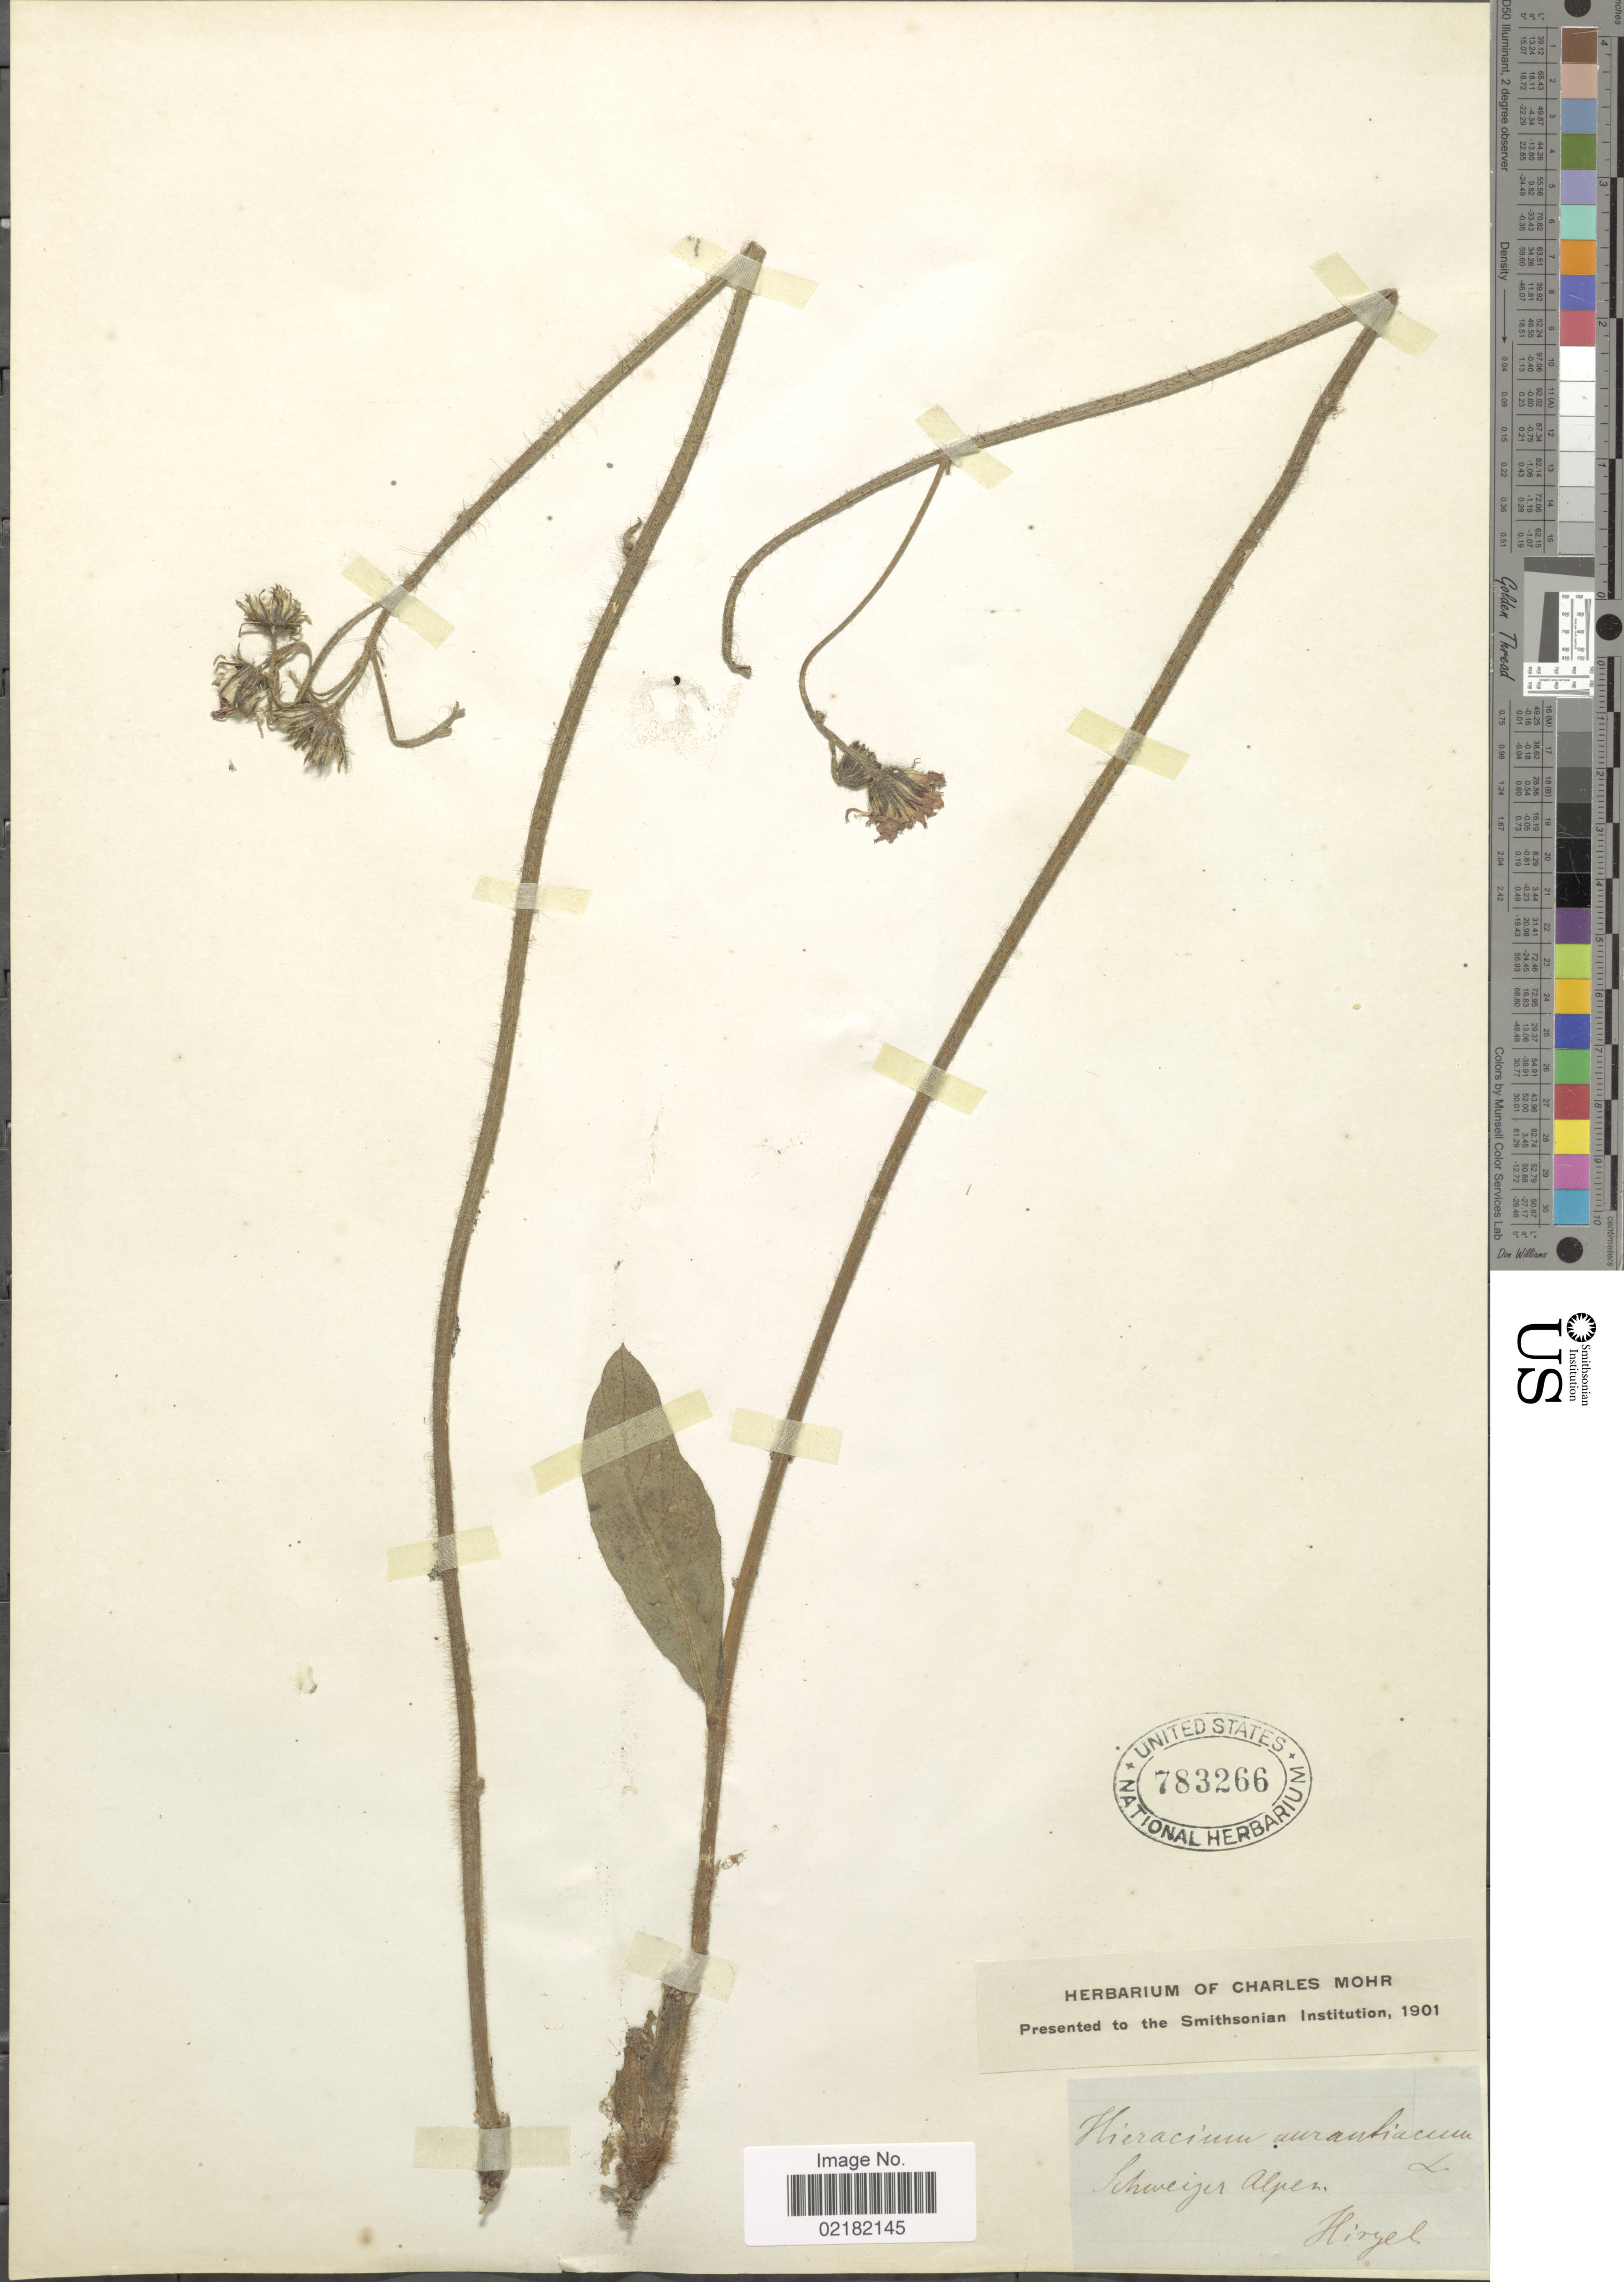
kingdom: Plantae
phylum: Tracheophyta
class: Magnoliopsida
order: Asterales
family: Asteraceae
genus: Pilosella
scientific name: Pilosella aurantiaca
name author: (L.) F.W. Schultz & Sch. Bip.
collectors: Hirzel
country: Switzerland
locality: Schweizer Alpen.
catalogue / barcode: US 783266